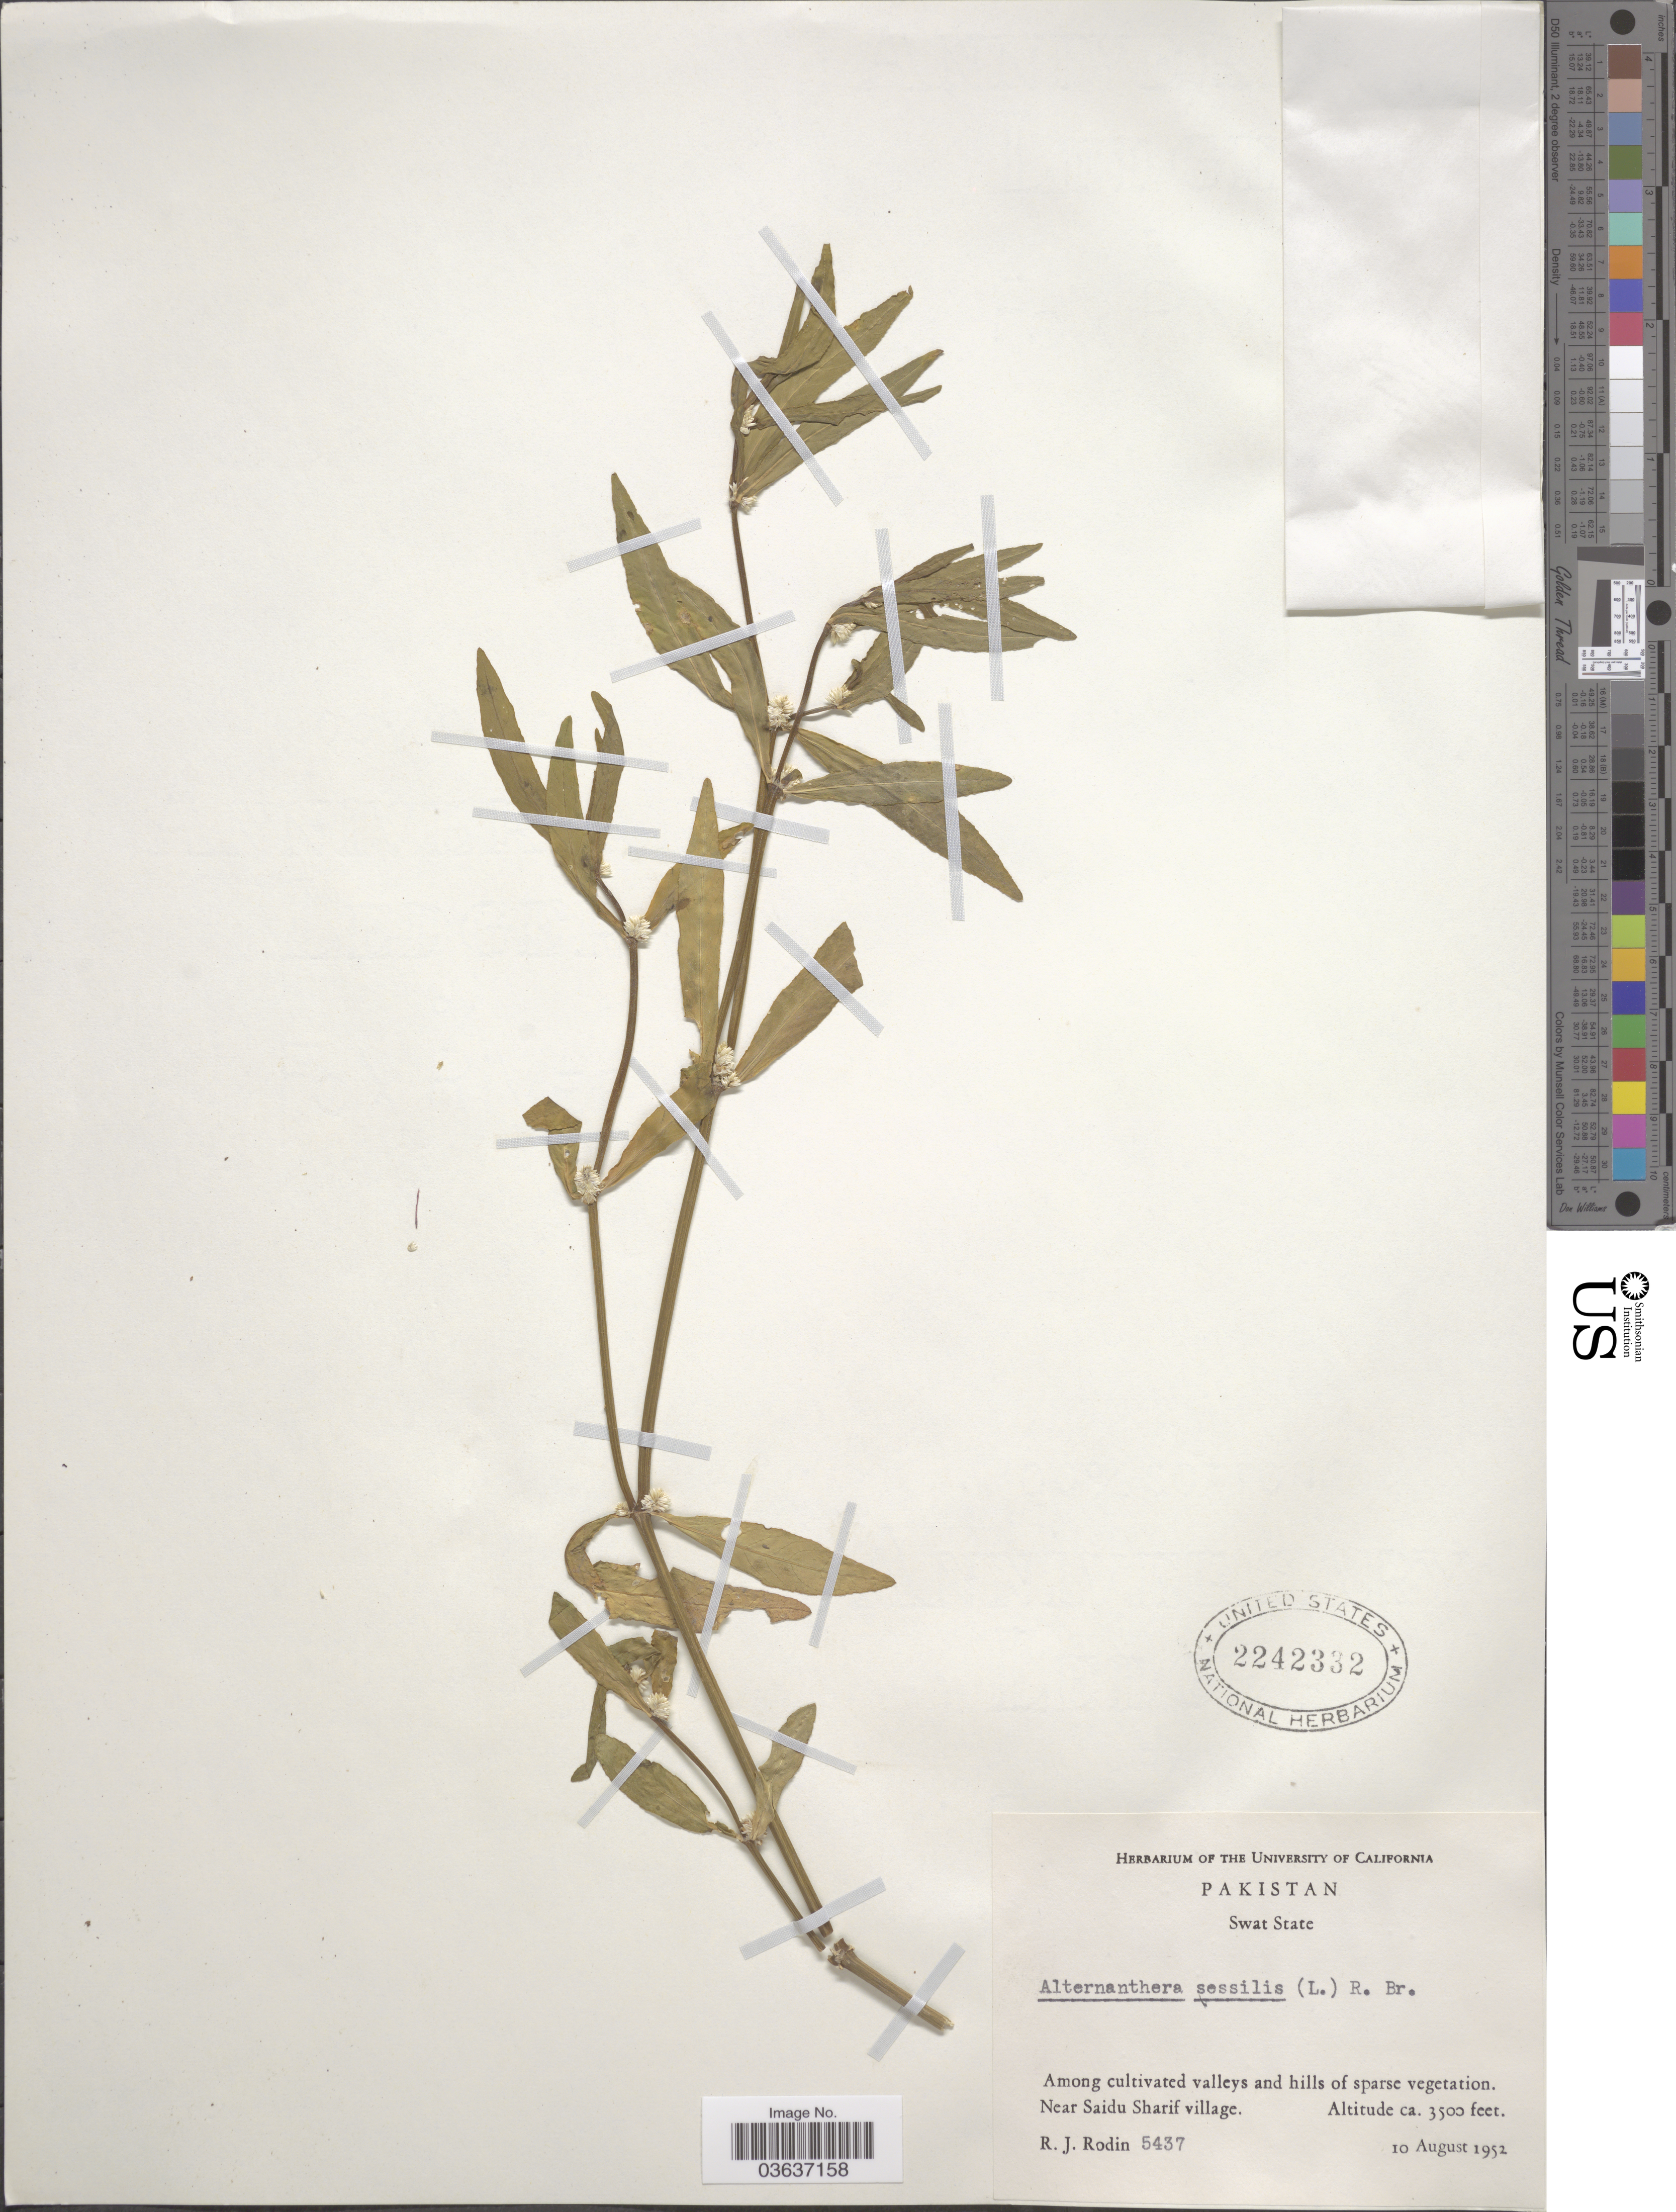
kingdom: Plantae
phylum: Tracheophyta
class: Magnoliopsida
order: Caryophyllales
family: Amaranthaceae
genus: Alternanthera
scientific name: Alternanthera sessilis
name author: (L.) DC.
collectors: R. J. Rodin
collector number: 5437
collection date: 1952-08-10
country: Pakistan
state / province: Khyber Pakhtunkhwa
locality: Swat State. Among cultivated valleys and hills of sparse vegetation. Near Saidu Sharif village.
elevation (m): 1067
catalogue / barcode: US 2242332